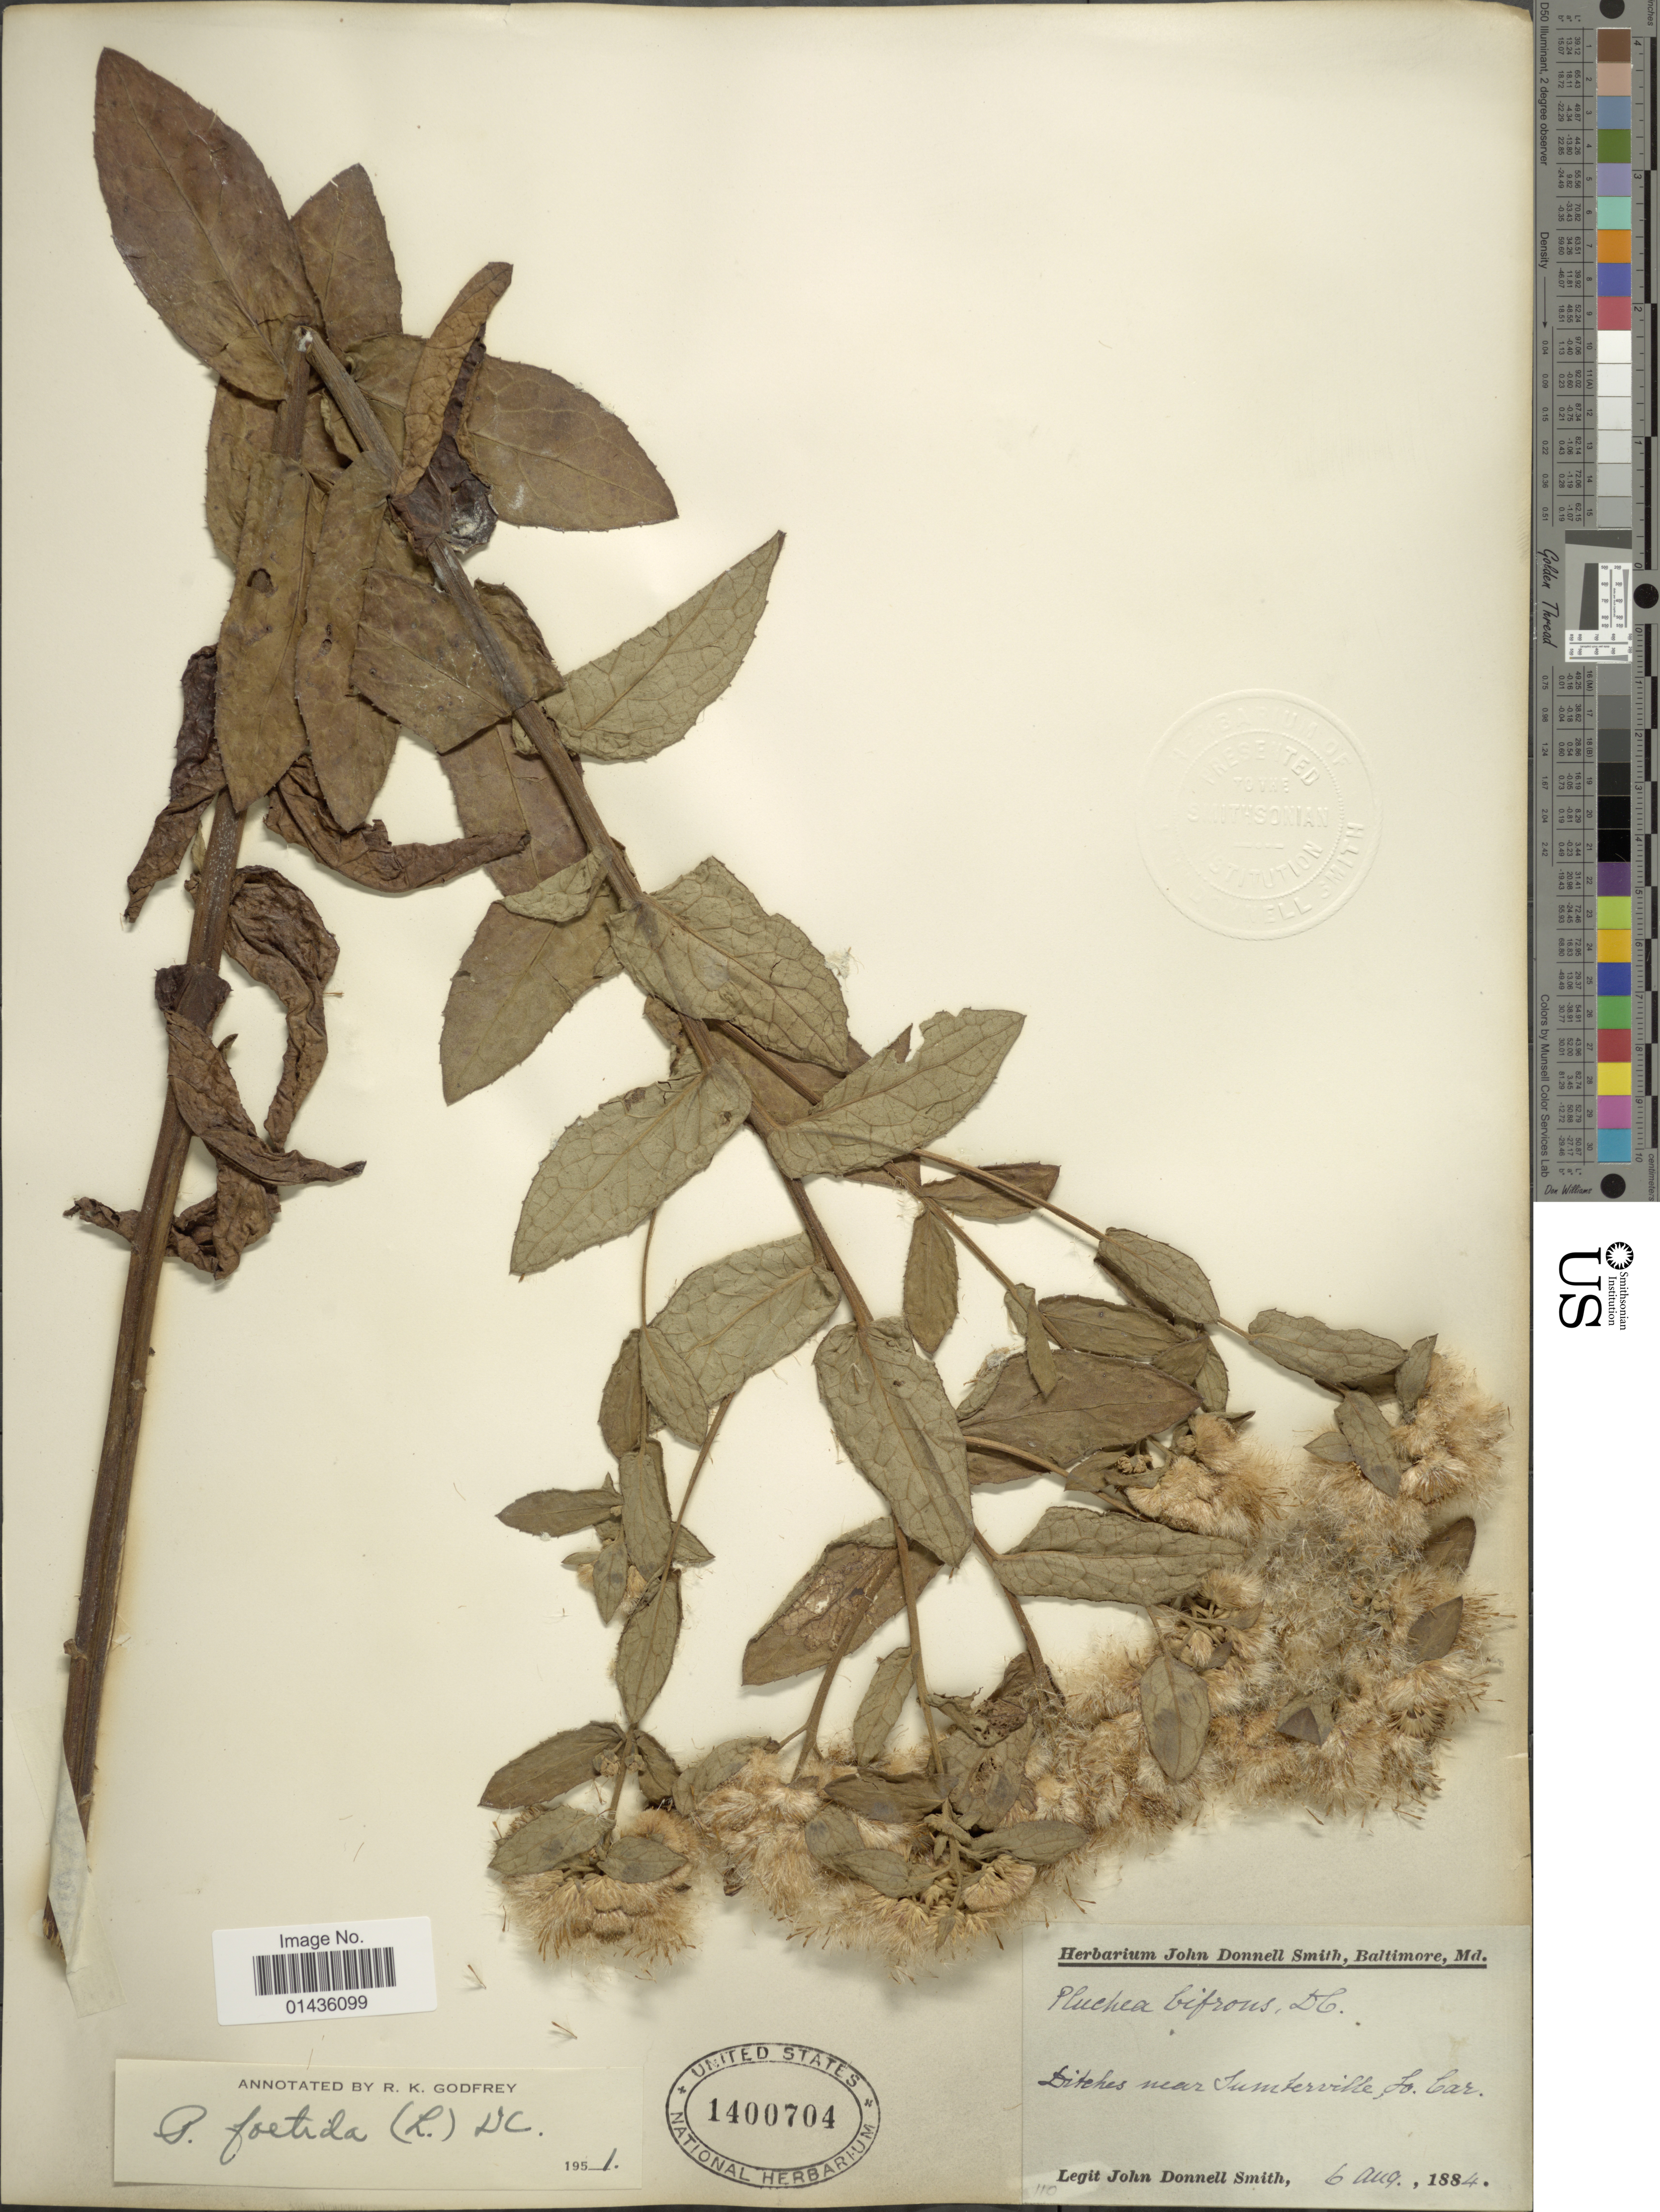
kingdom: Plantae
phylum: Tracheophyta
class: Magnoliopsida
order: Asterales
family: Asteraceae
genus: Pluchea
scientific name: Pluchea foetida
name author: (L.) DC.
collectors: J. Donnell Smith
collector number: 110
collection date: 1884-08-06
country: United States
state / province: South Carolina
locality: Near Sumterville, So. Car.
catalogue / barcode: US 1400704